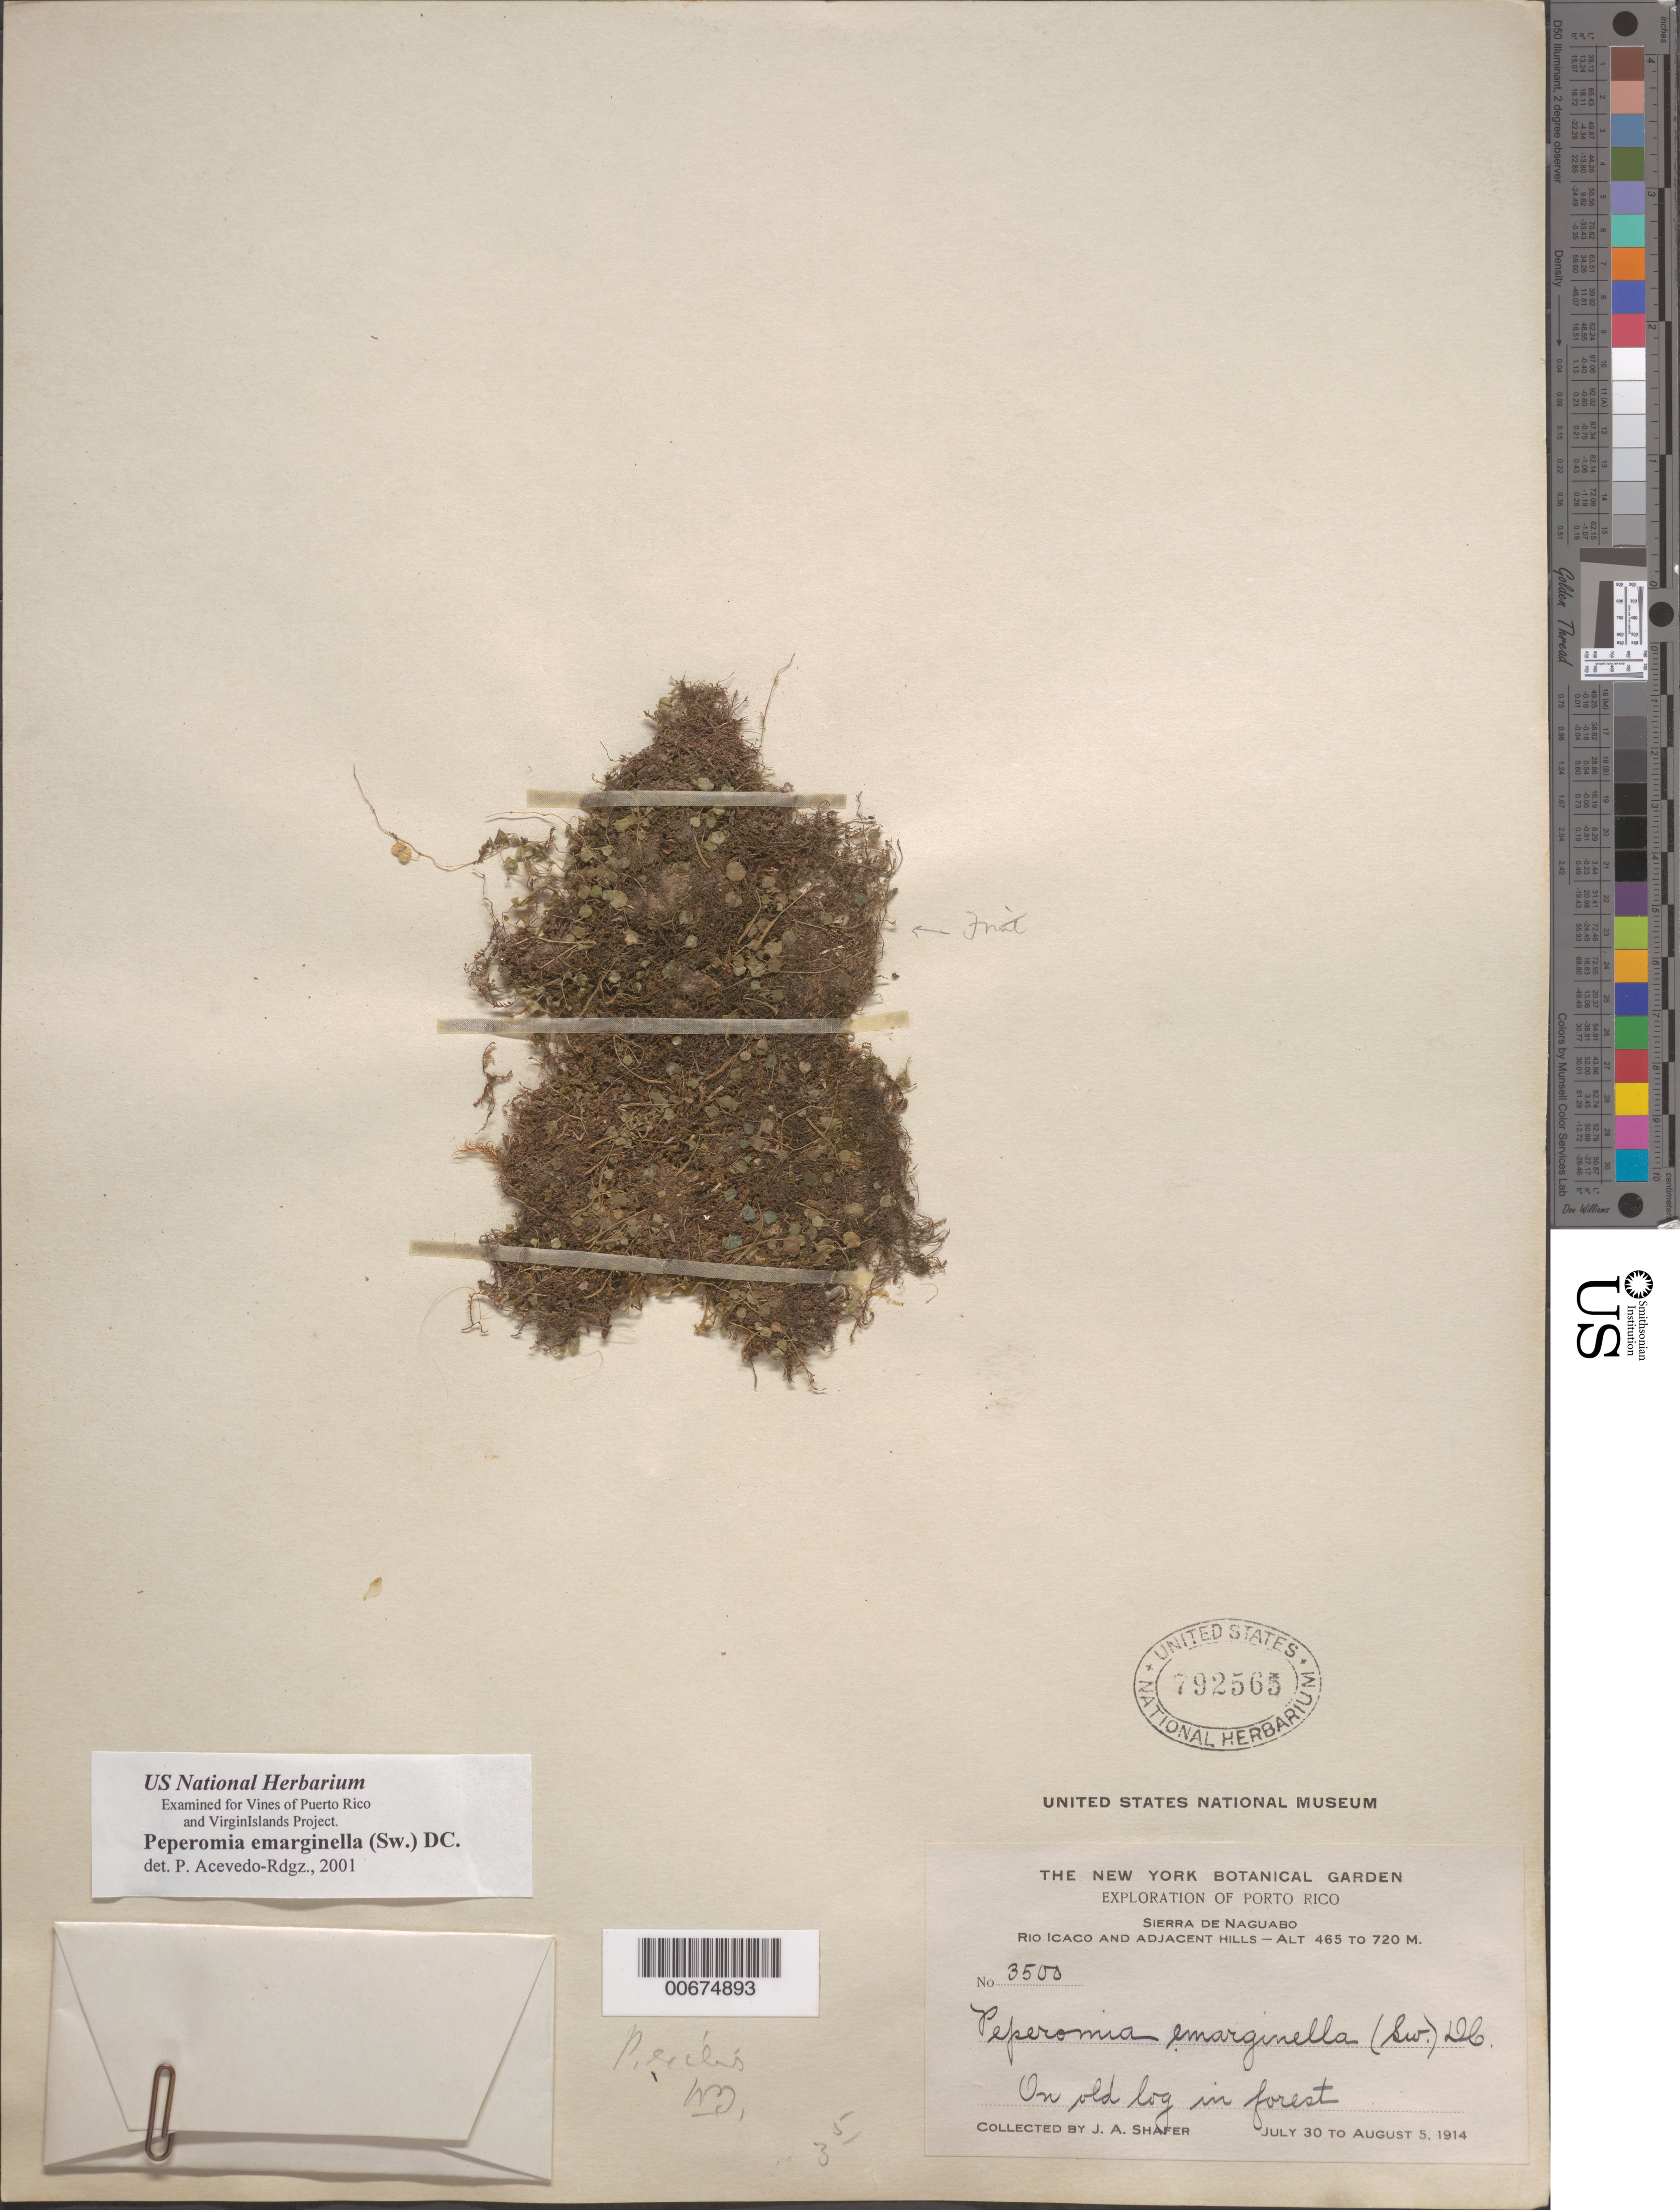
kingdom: Plantae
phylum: Tracheophyta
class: Magnoliopsida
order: Piperales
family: Piperaceae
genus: Peperomia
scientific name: Peperomia emarginella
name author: (Sw. ex Wikstr.) C. DC.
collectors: J. A. Shafer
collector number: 3500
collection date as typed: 30 Jul 1914 to 05 Aug 1914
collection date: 1914-07-30/1914-08-05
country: Puerto Rico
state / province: Naguabo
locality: Río Icaco and adjacent hills. On old log in forest.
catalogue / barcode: US 792565